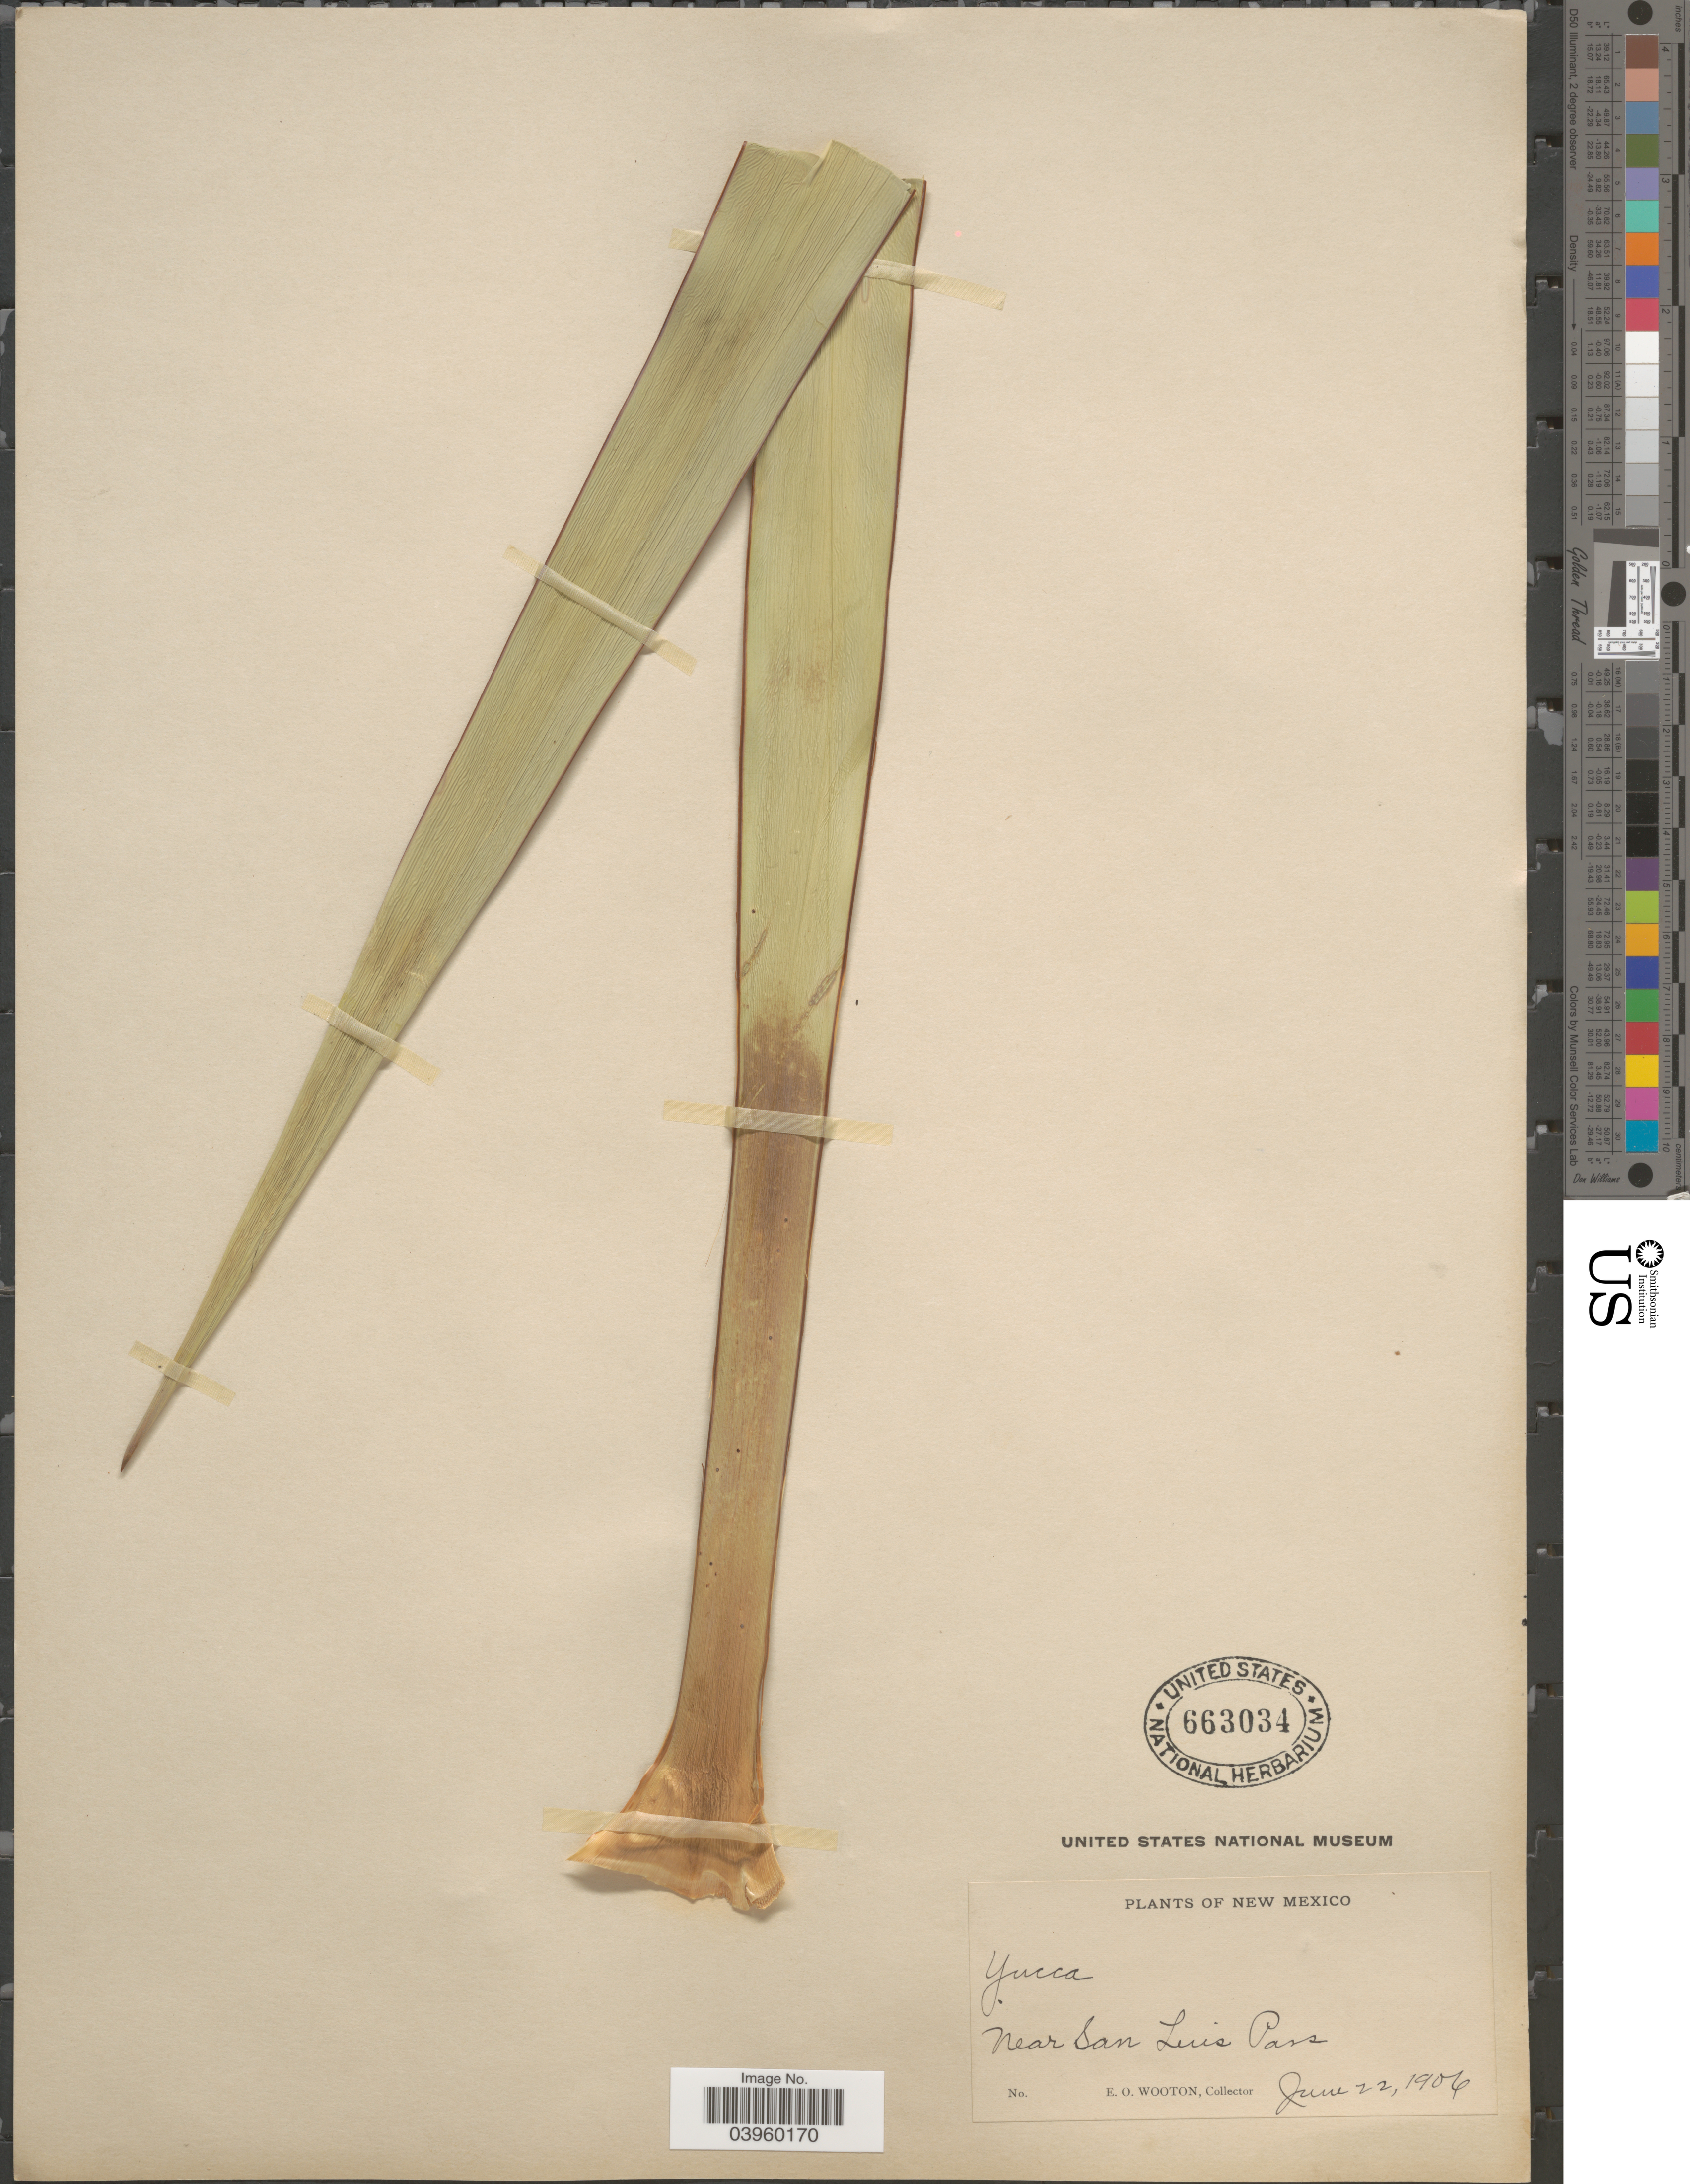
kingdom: Plantae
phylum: Tracheophyta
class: Liliopsida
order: Asparagales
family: Asparagaceae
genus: Yucca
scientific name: Yucca schottii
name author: Engelm.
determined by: Salywon, A. M., (ASU)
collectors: E. O. Wooton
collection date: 1906-06-22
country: United States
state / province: New Mexico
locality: Near San Luis Pass.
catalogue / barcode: US 663034